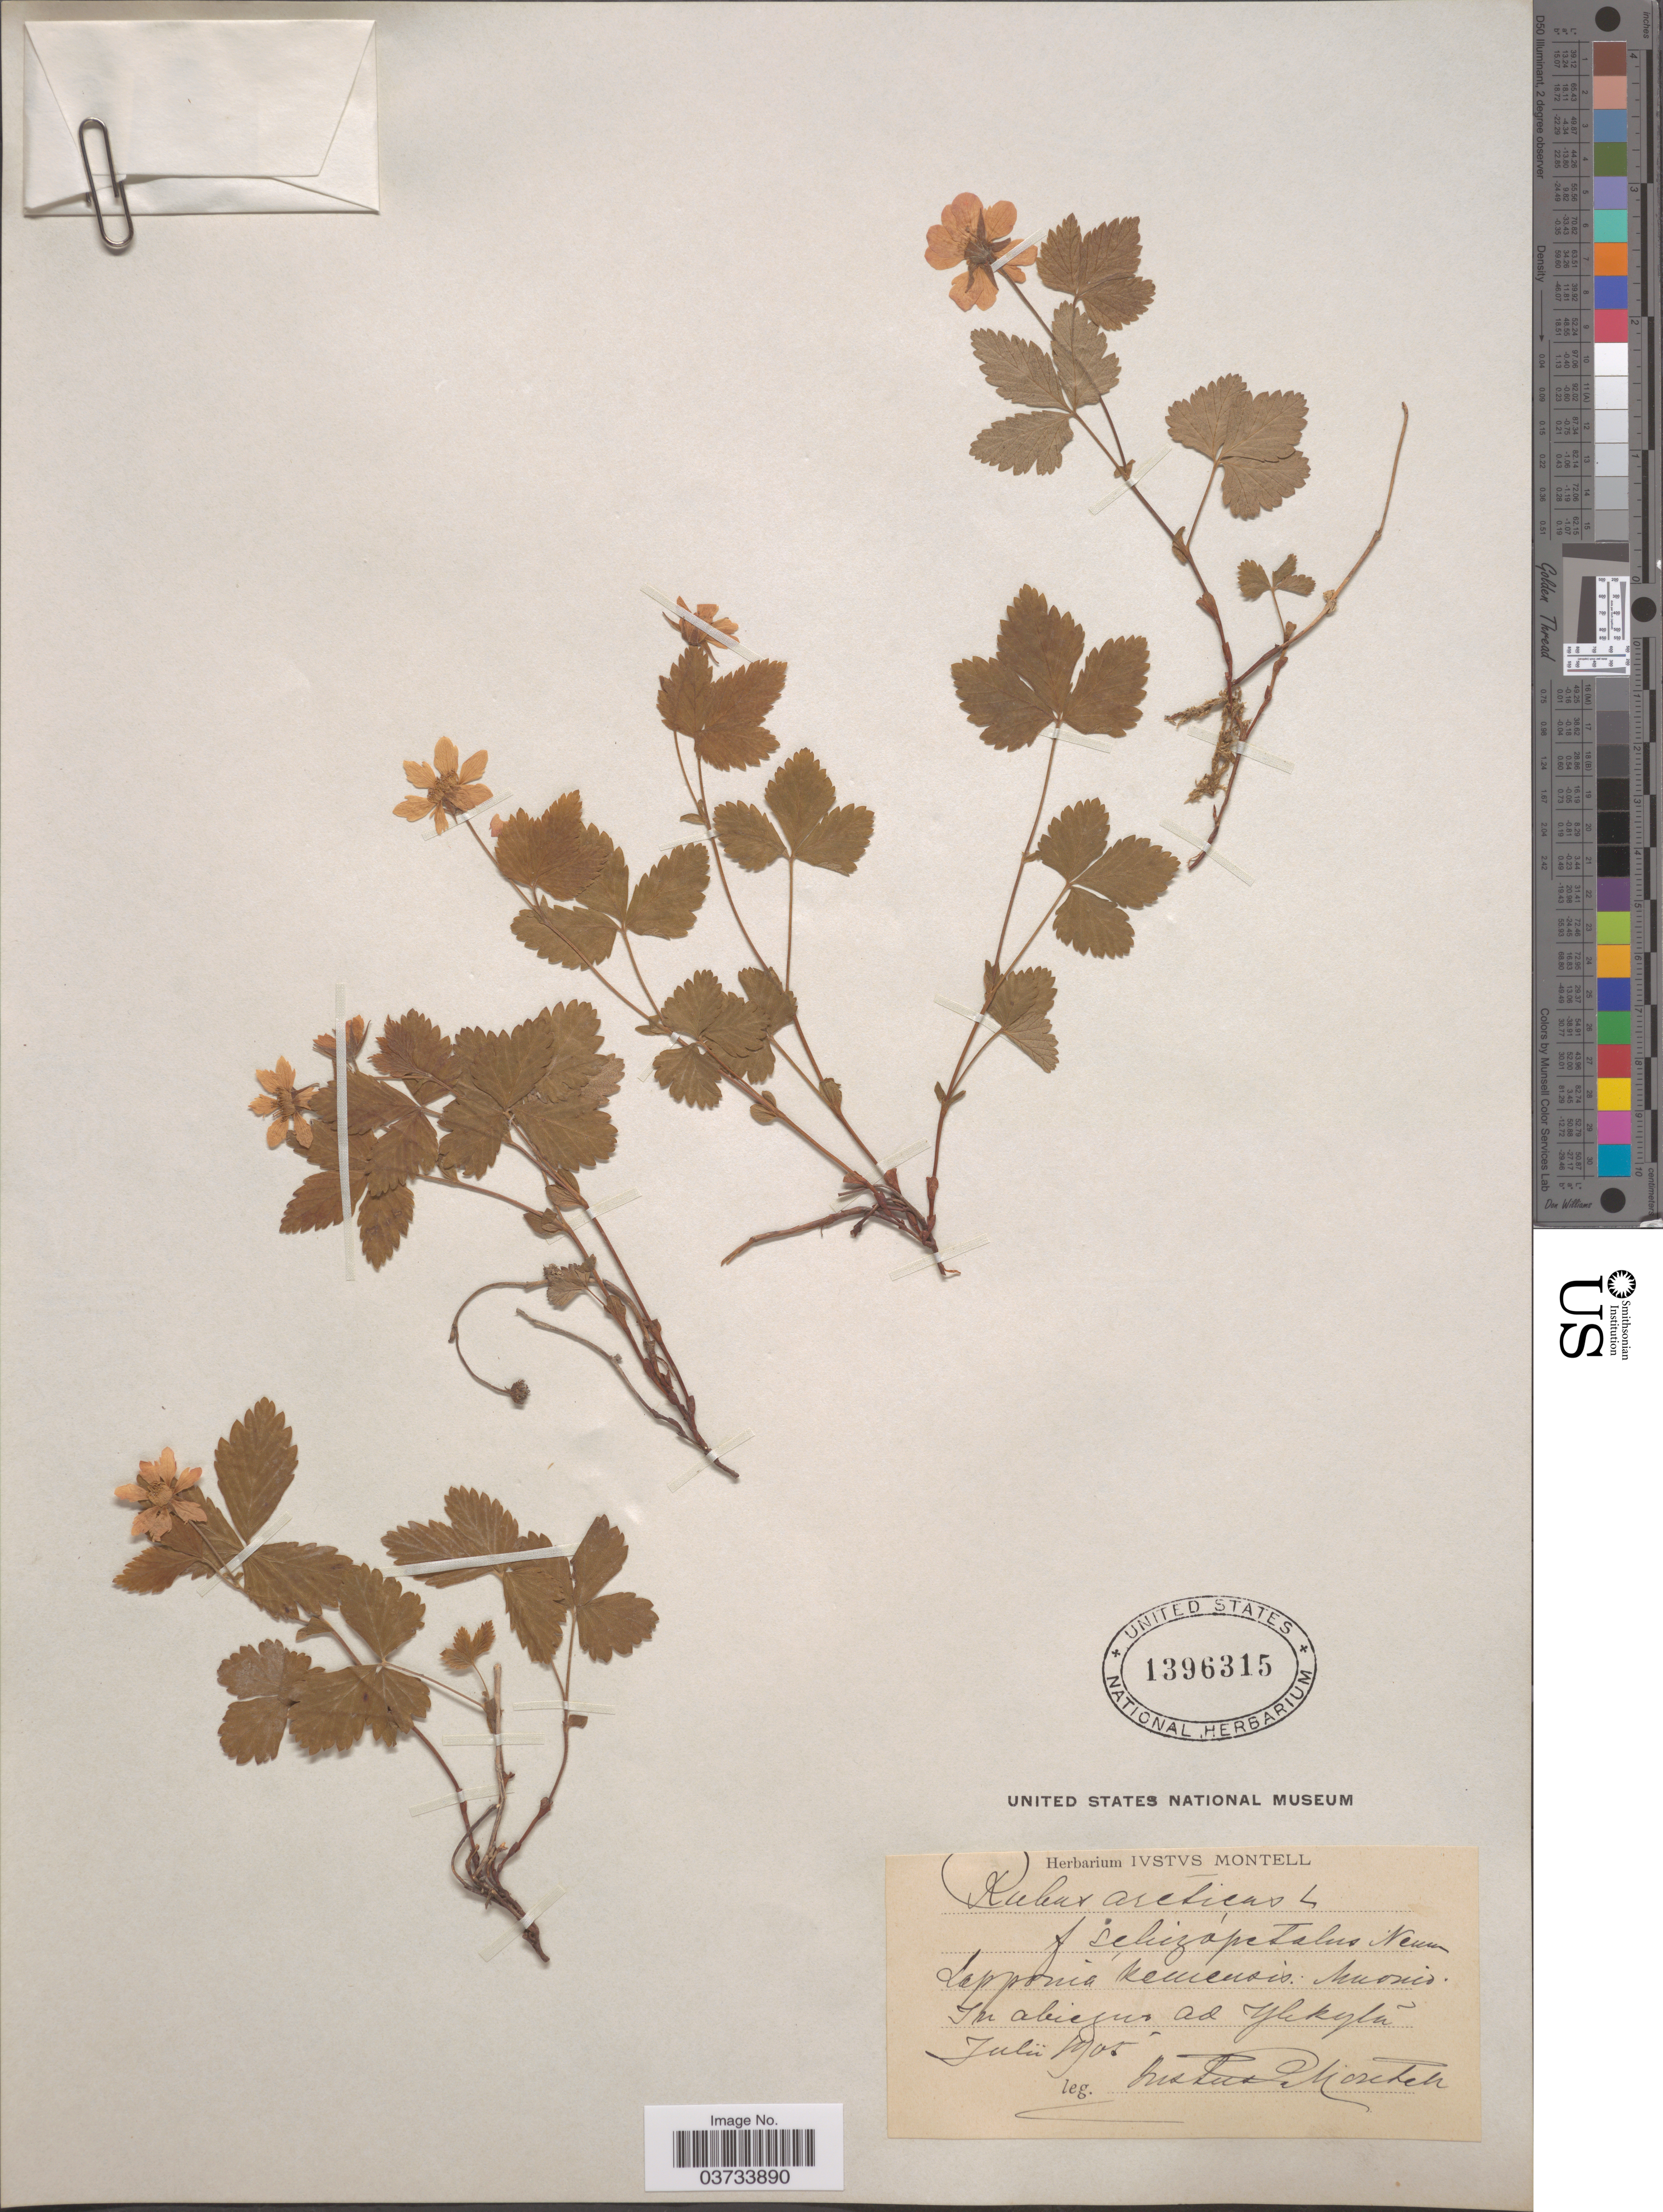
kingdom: Plantae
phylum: Tracheophyta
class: Magnoliopsida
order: Rosales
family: Rosaceae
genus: Rubus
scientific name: Rubus arcticus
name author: L.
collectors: J. Montell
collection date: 1905-07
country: Finland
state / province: Lappi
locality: Tunturi-Lappi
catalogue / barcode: US 1396315